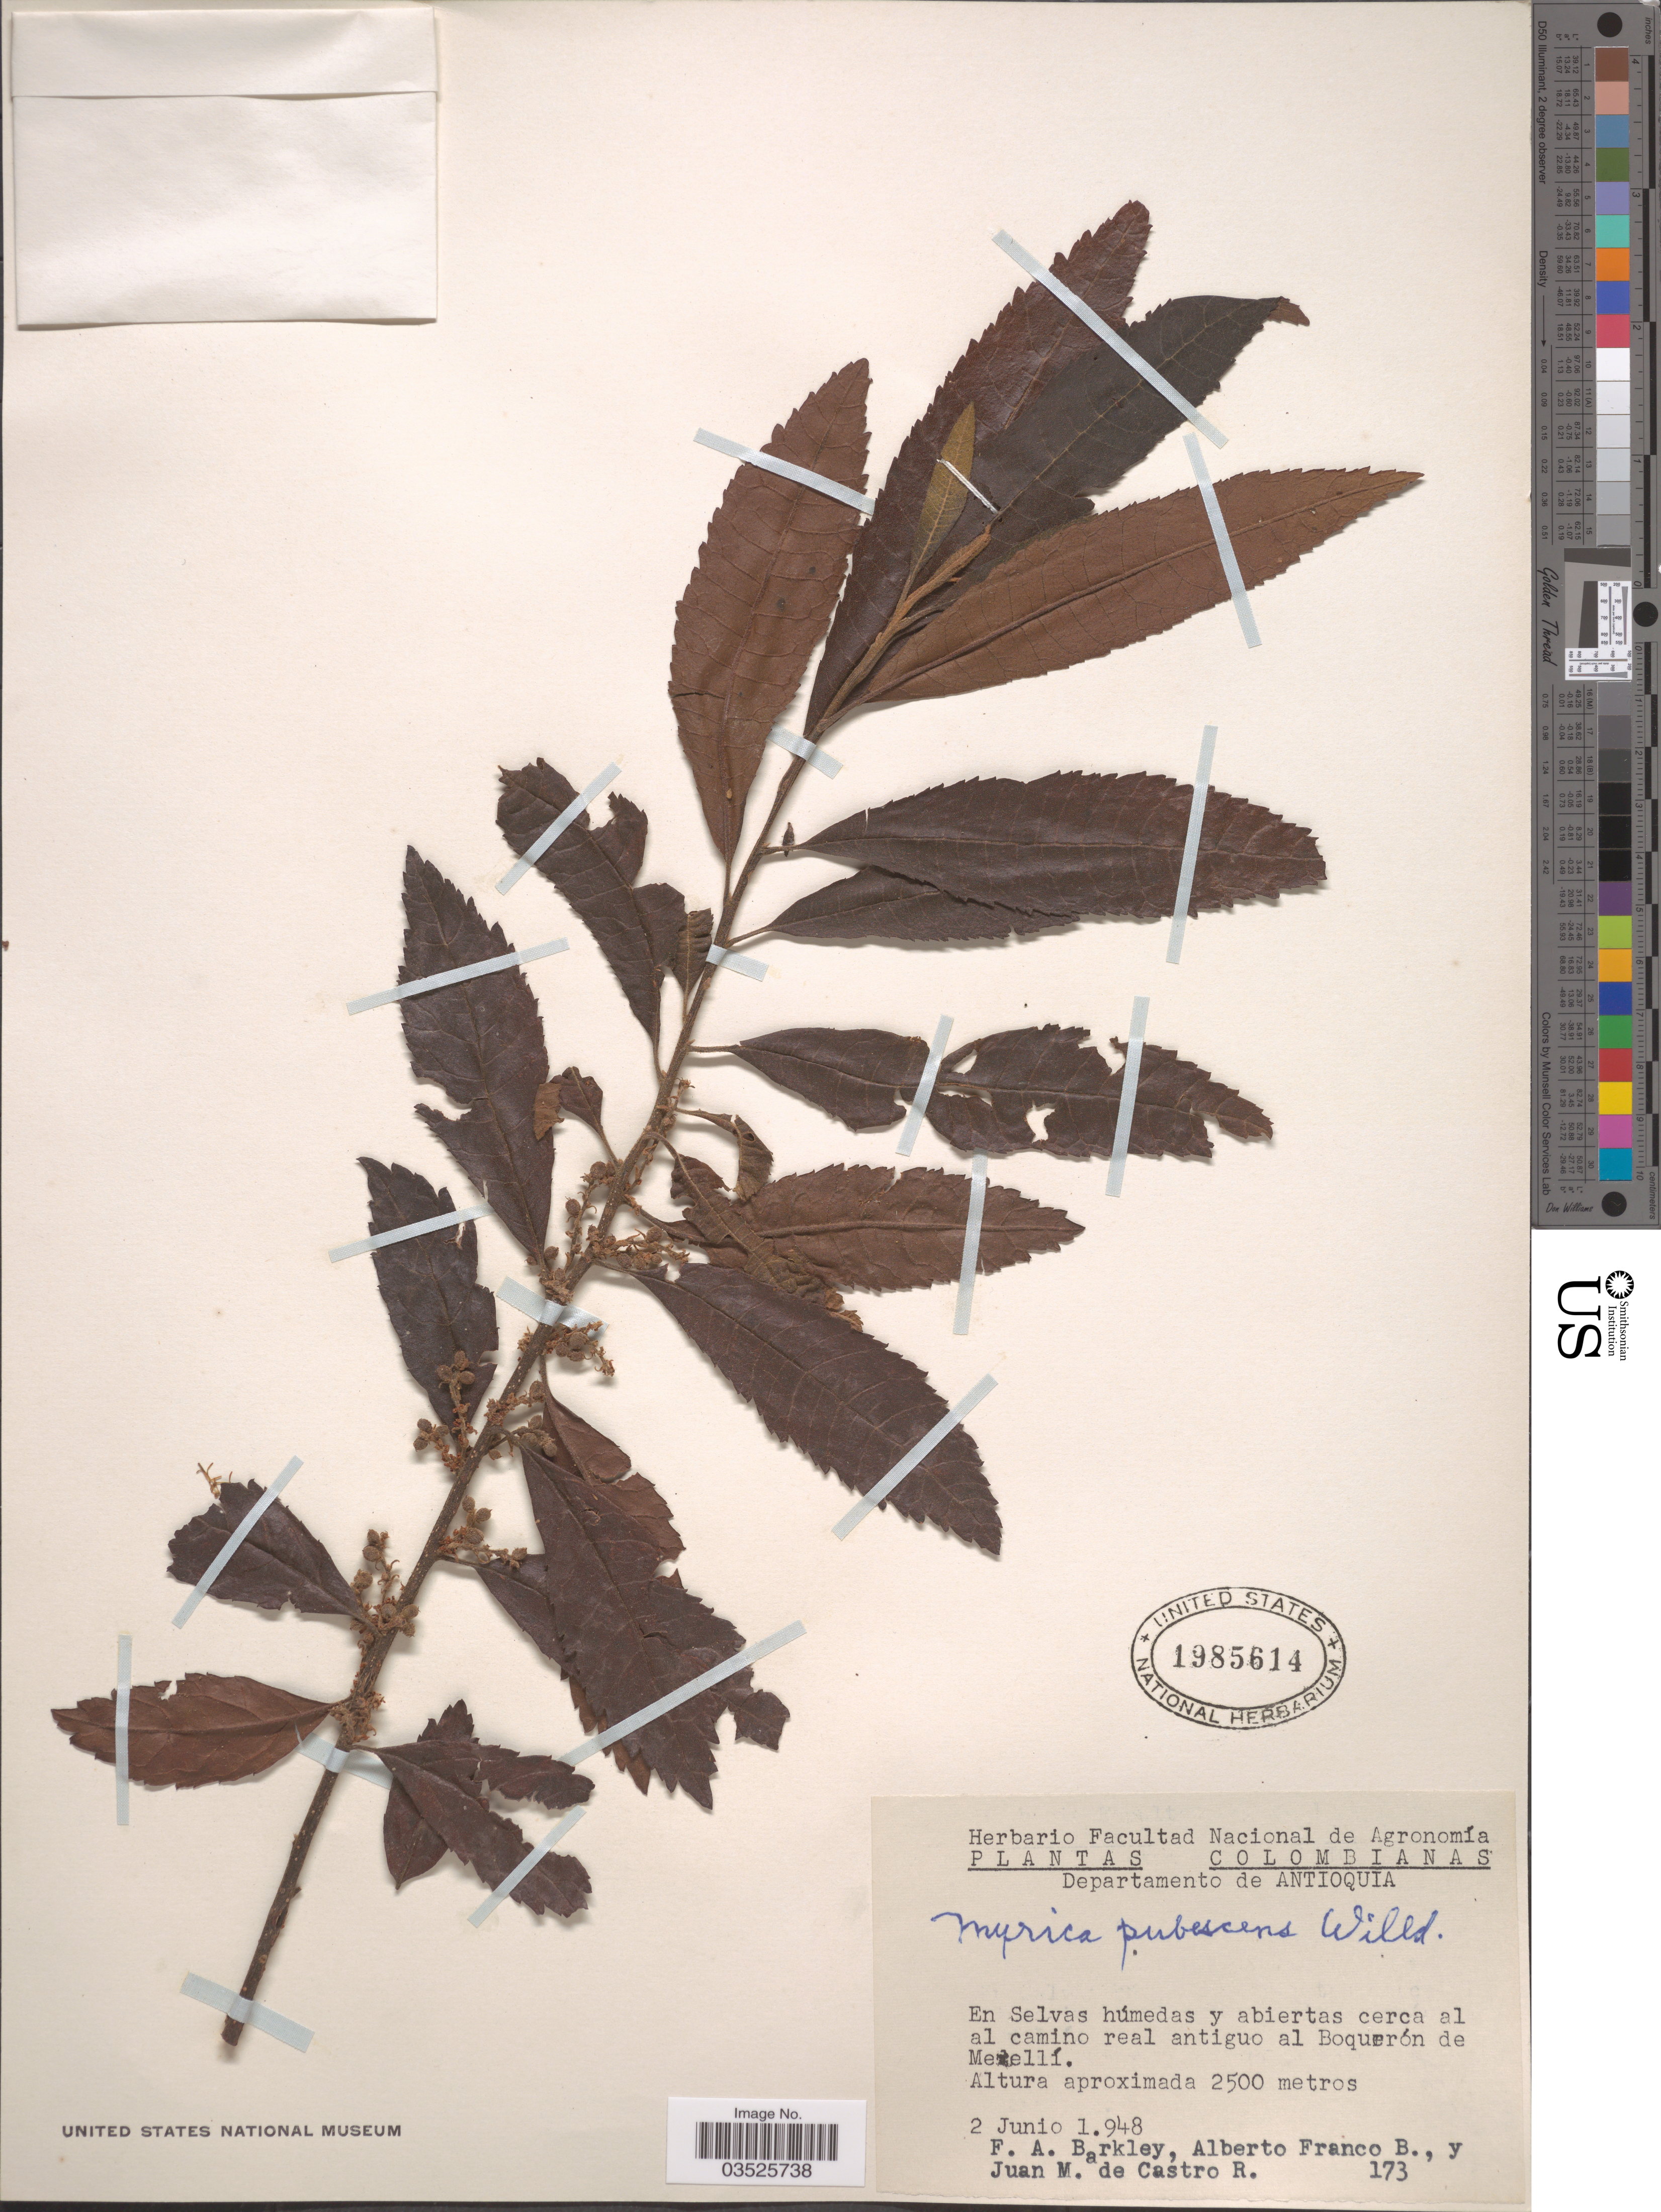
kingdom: Plantae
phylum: Tracheophyta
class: Magnoliopsida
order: Fagales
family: Myricaceae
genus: Morella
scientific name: Morella pubescens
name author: (Humb. & Bonpl. ex Willd.) Wilbur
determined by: Strong, M. T., (US), Smithsonian Institution - National Museum of Natural History (UNITED STATES)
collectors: F. A. Barkley, A. Franco B. & J. De Castro R.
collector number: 173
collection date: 1948-06-02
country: Colombia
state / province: Antioquia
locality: Departamento de Antioquia. En Selvas húmedas y abiertas cerca al al camino real antiguo al Boquerón de Medellí.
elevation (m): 2500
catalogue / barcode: US 1985614